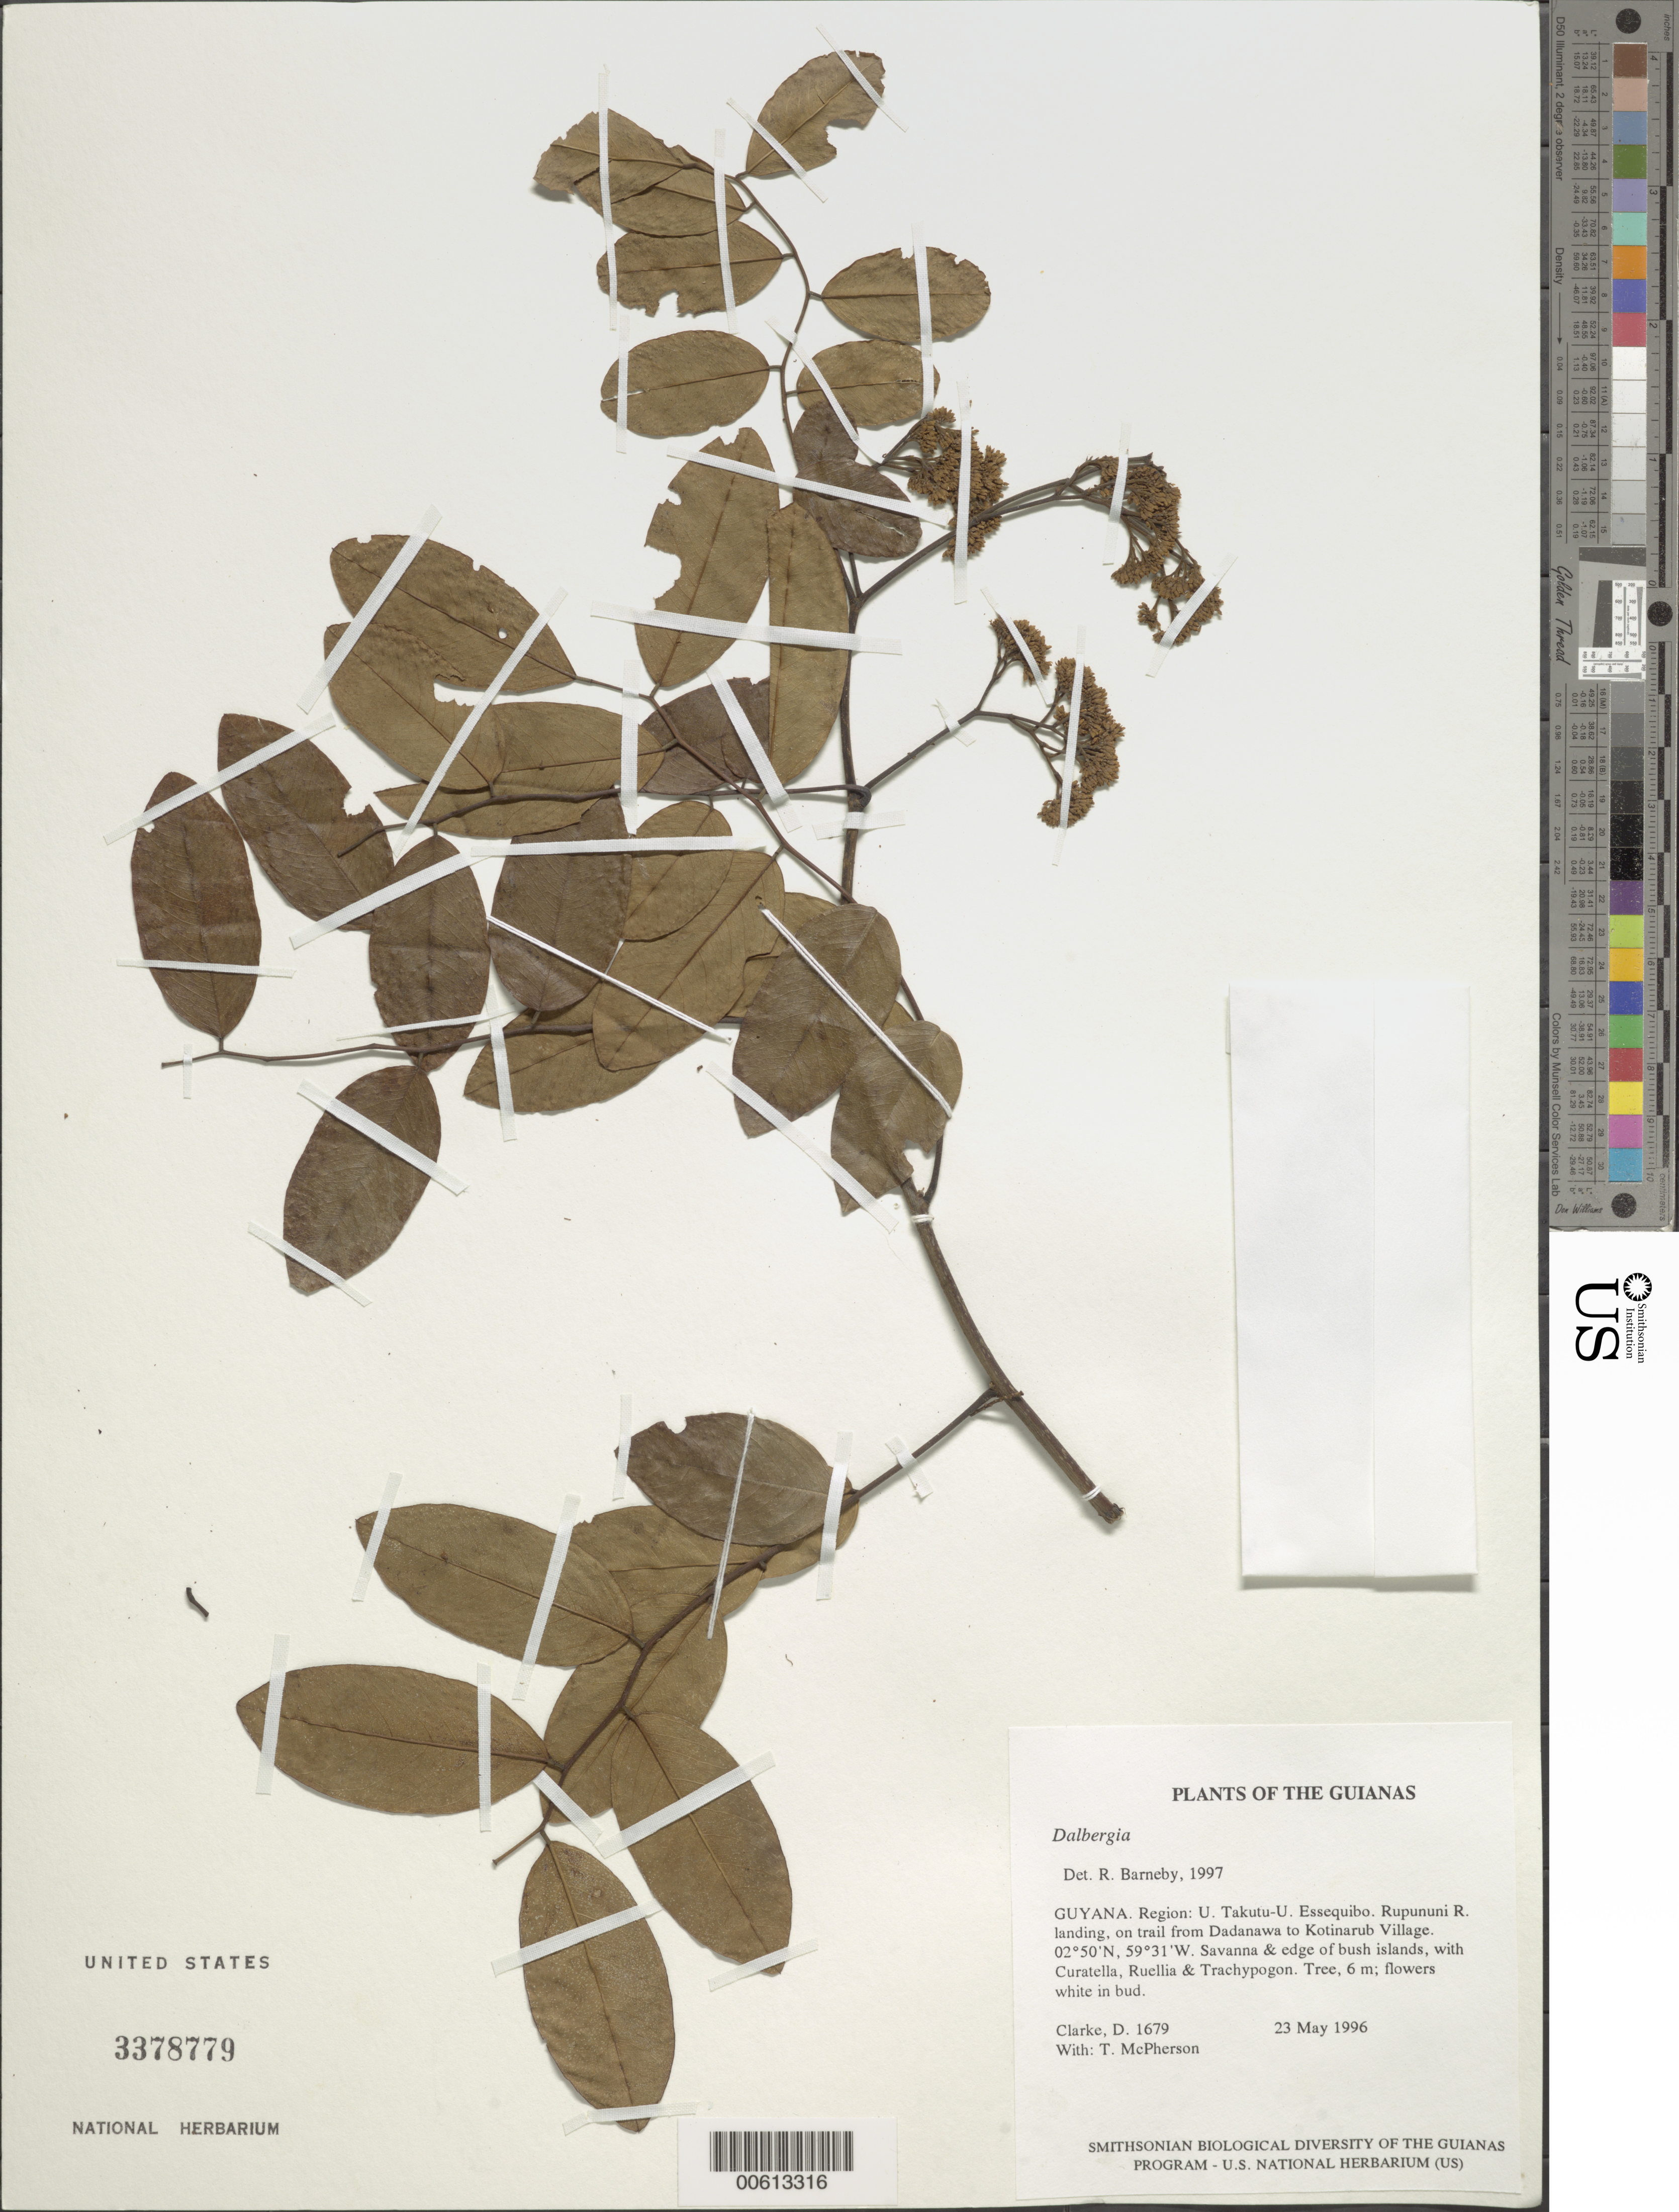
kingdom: Plantae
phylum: Tracheophyta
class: Magnoliopsida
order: Fabales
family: Fabaceae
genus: Dalbergia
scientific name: Dalbergia sp.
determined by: Barneby, Rupert C., (NY)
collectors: H. D. Clarke & T. McPherson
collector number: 1679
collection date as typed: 23 May 1996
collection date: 1996-05-23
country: Guyana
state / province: U. Takutu-U. Essequibo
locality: Rupununi R. landing, on trail from Dadanawa to Kotinarub Village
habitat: Savanna & edge of bush islands, with Curatella, Ruellia & Trachypogon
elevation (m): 100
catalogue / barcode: US 3378779